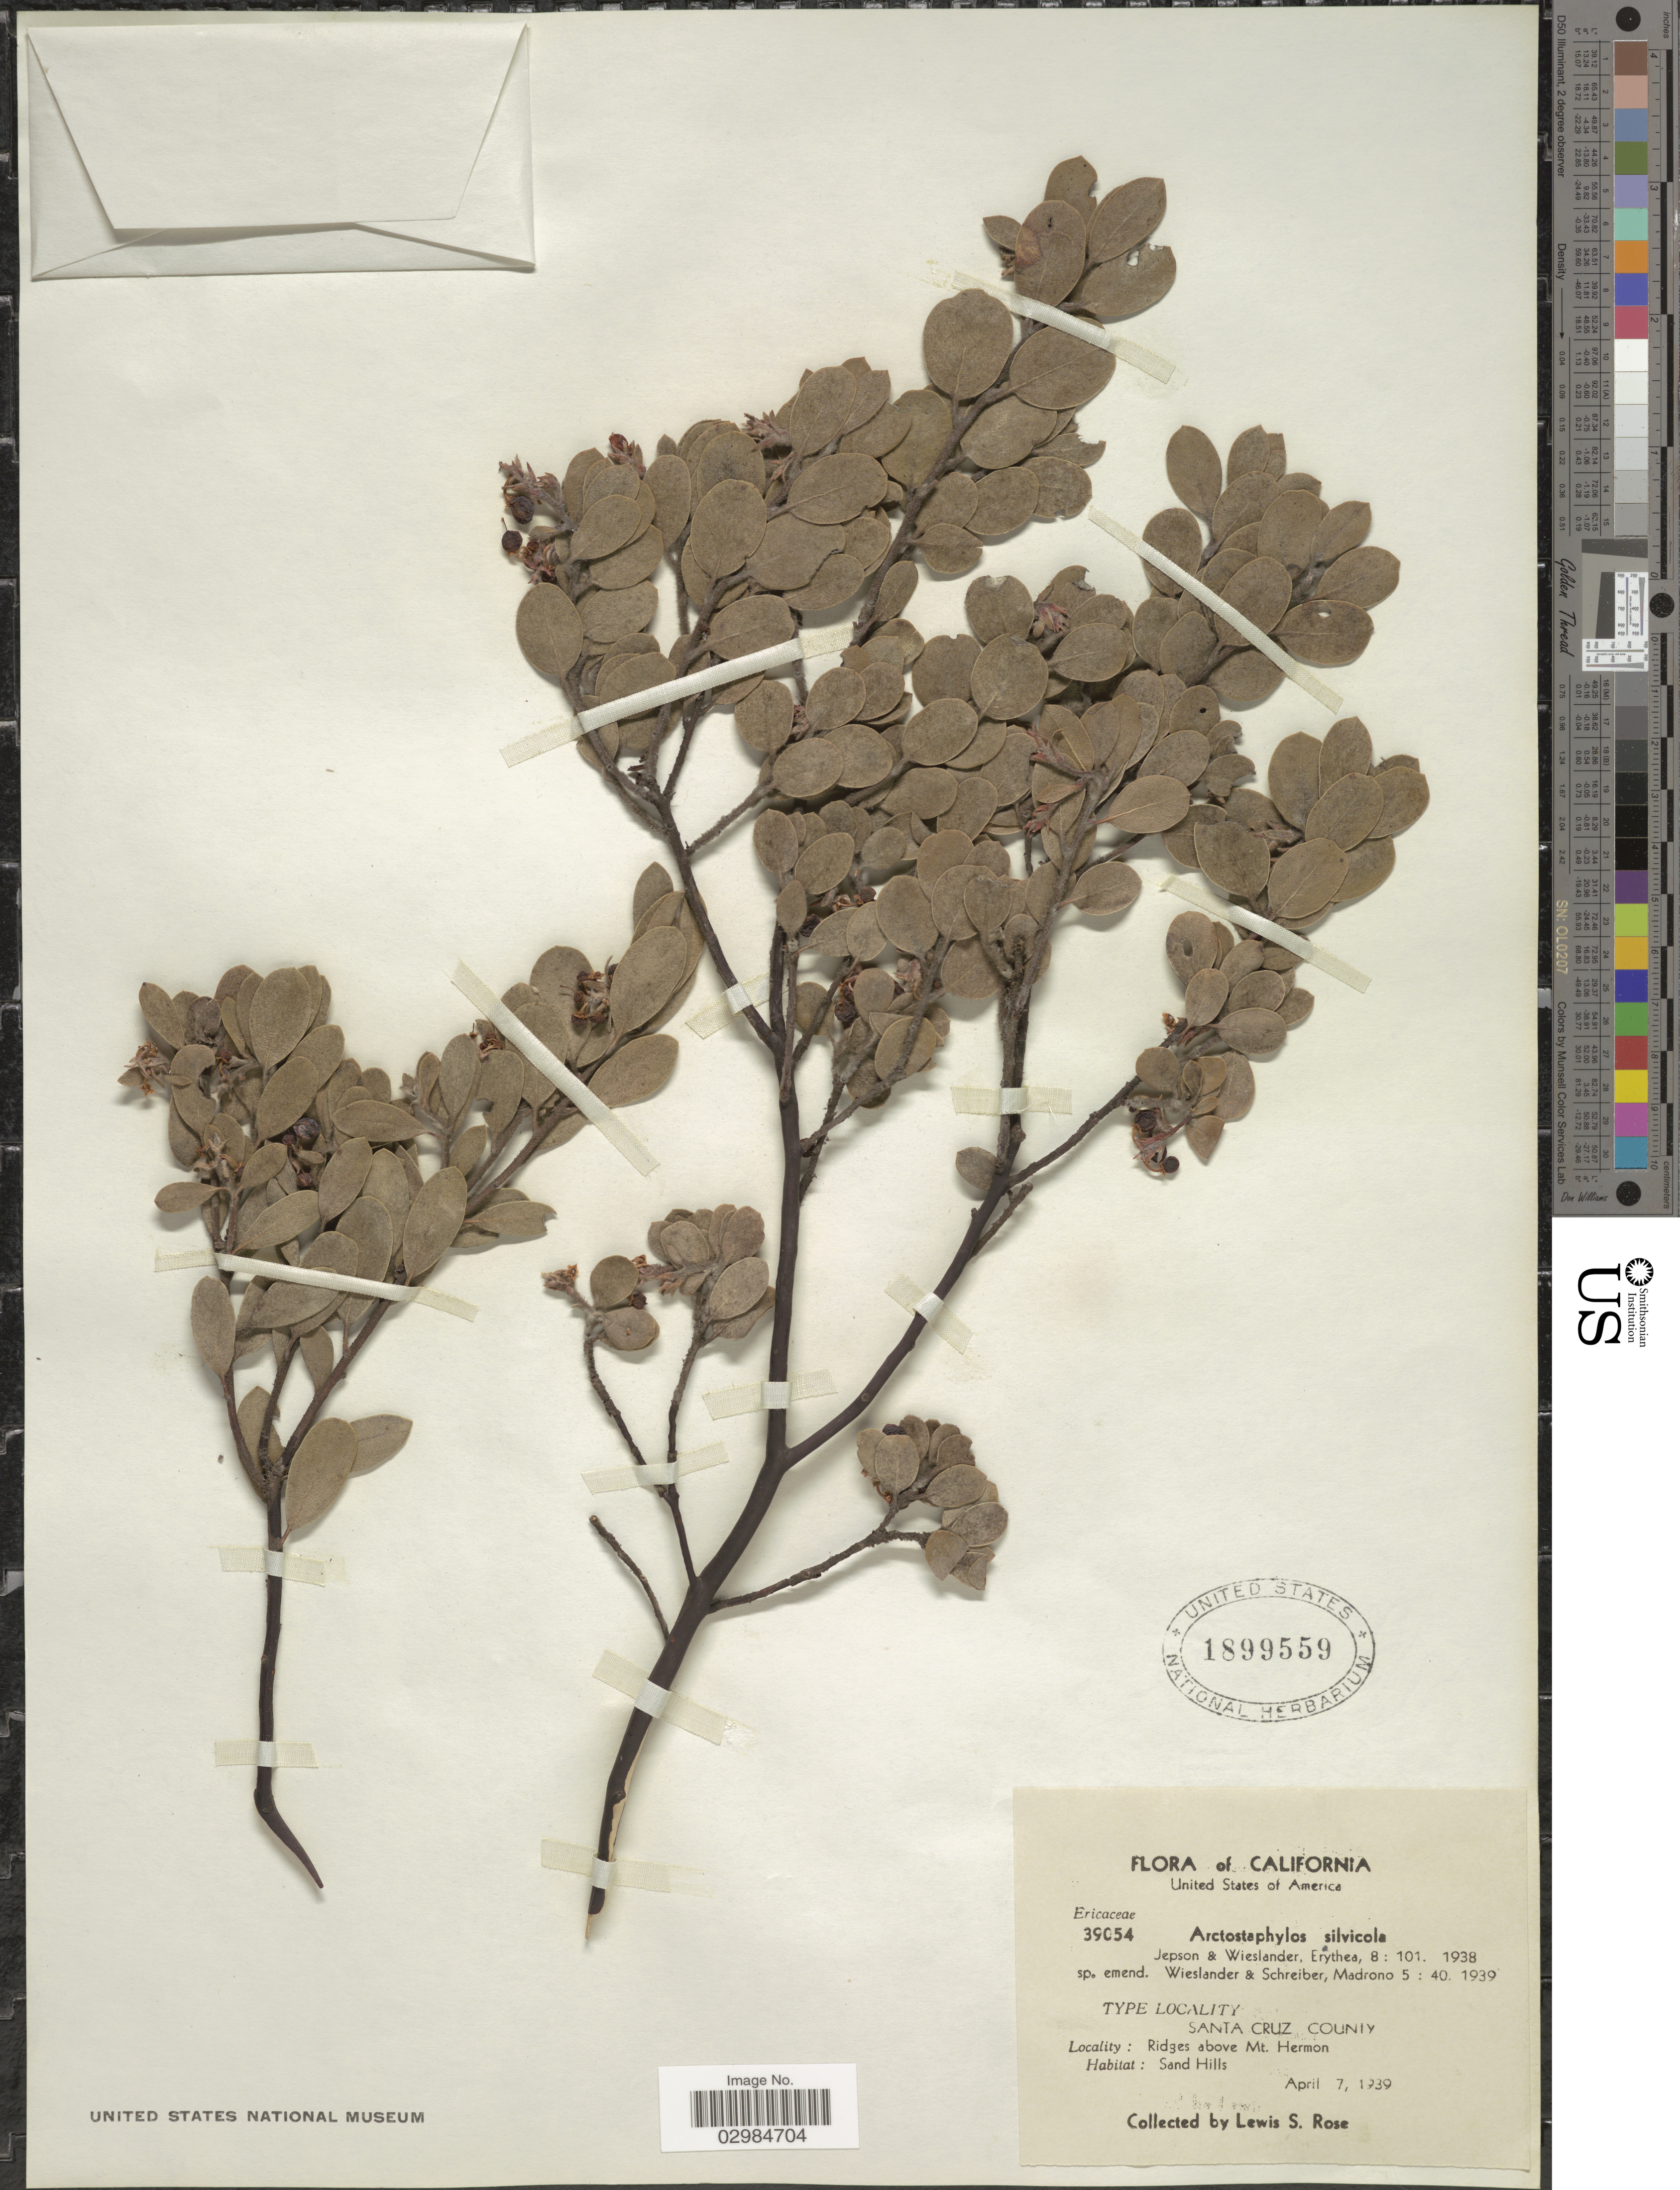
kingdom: Plantae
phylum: Tracheophyta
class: Magnoliopsida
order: Ericales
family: Ericaceae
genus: Arctostaphylos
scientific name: Arctostaphylos silvicola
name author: Jeps. & Wiesl.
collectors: L. S. Rose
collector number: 39054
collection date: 1939-04-07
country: United States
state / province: California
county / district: Santa Cruz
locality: United States of America. Santa Cruz County. Ridges above Mt. Hermon.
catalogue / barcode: US 1899559